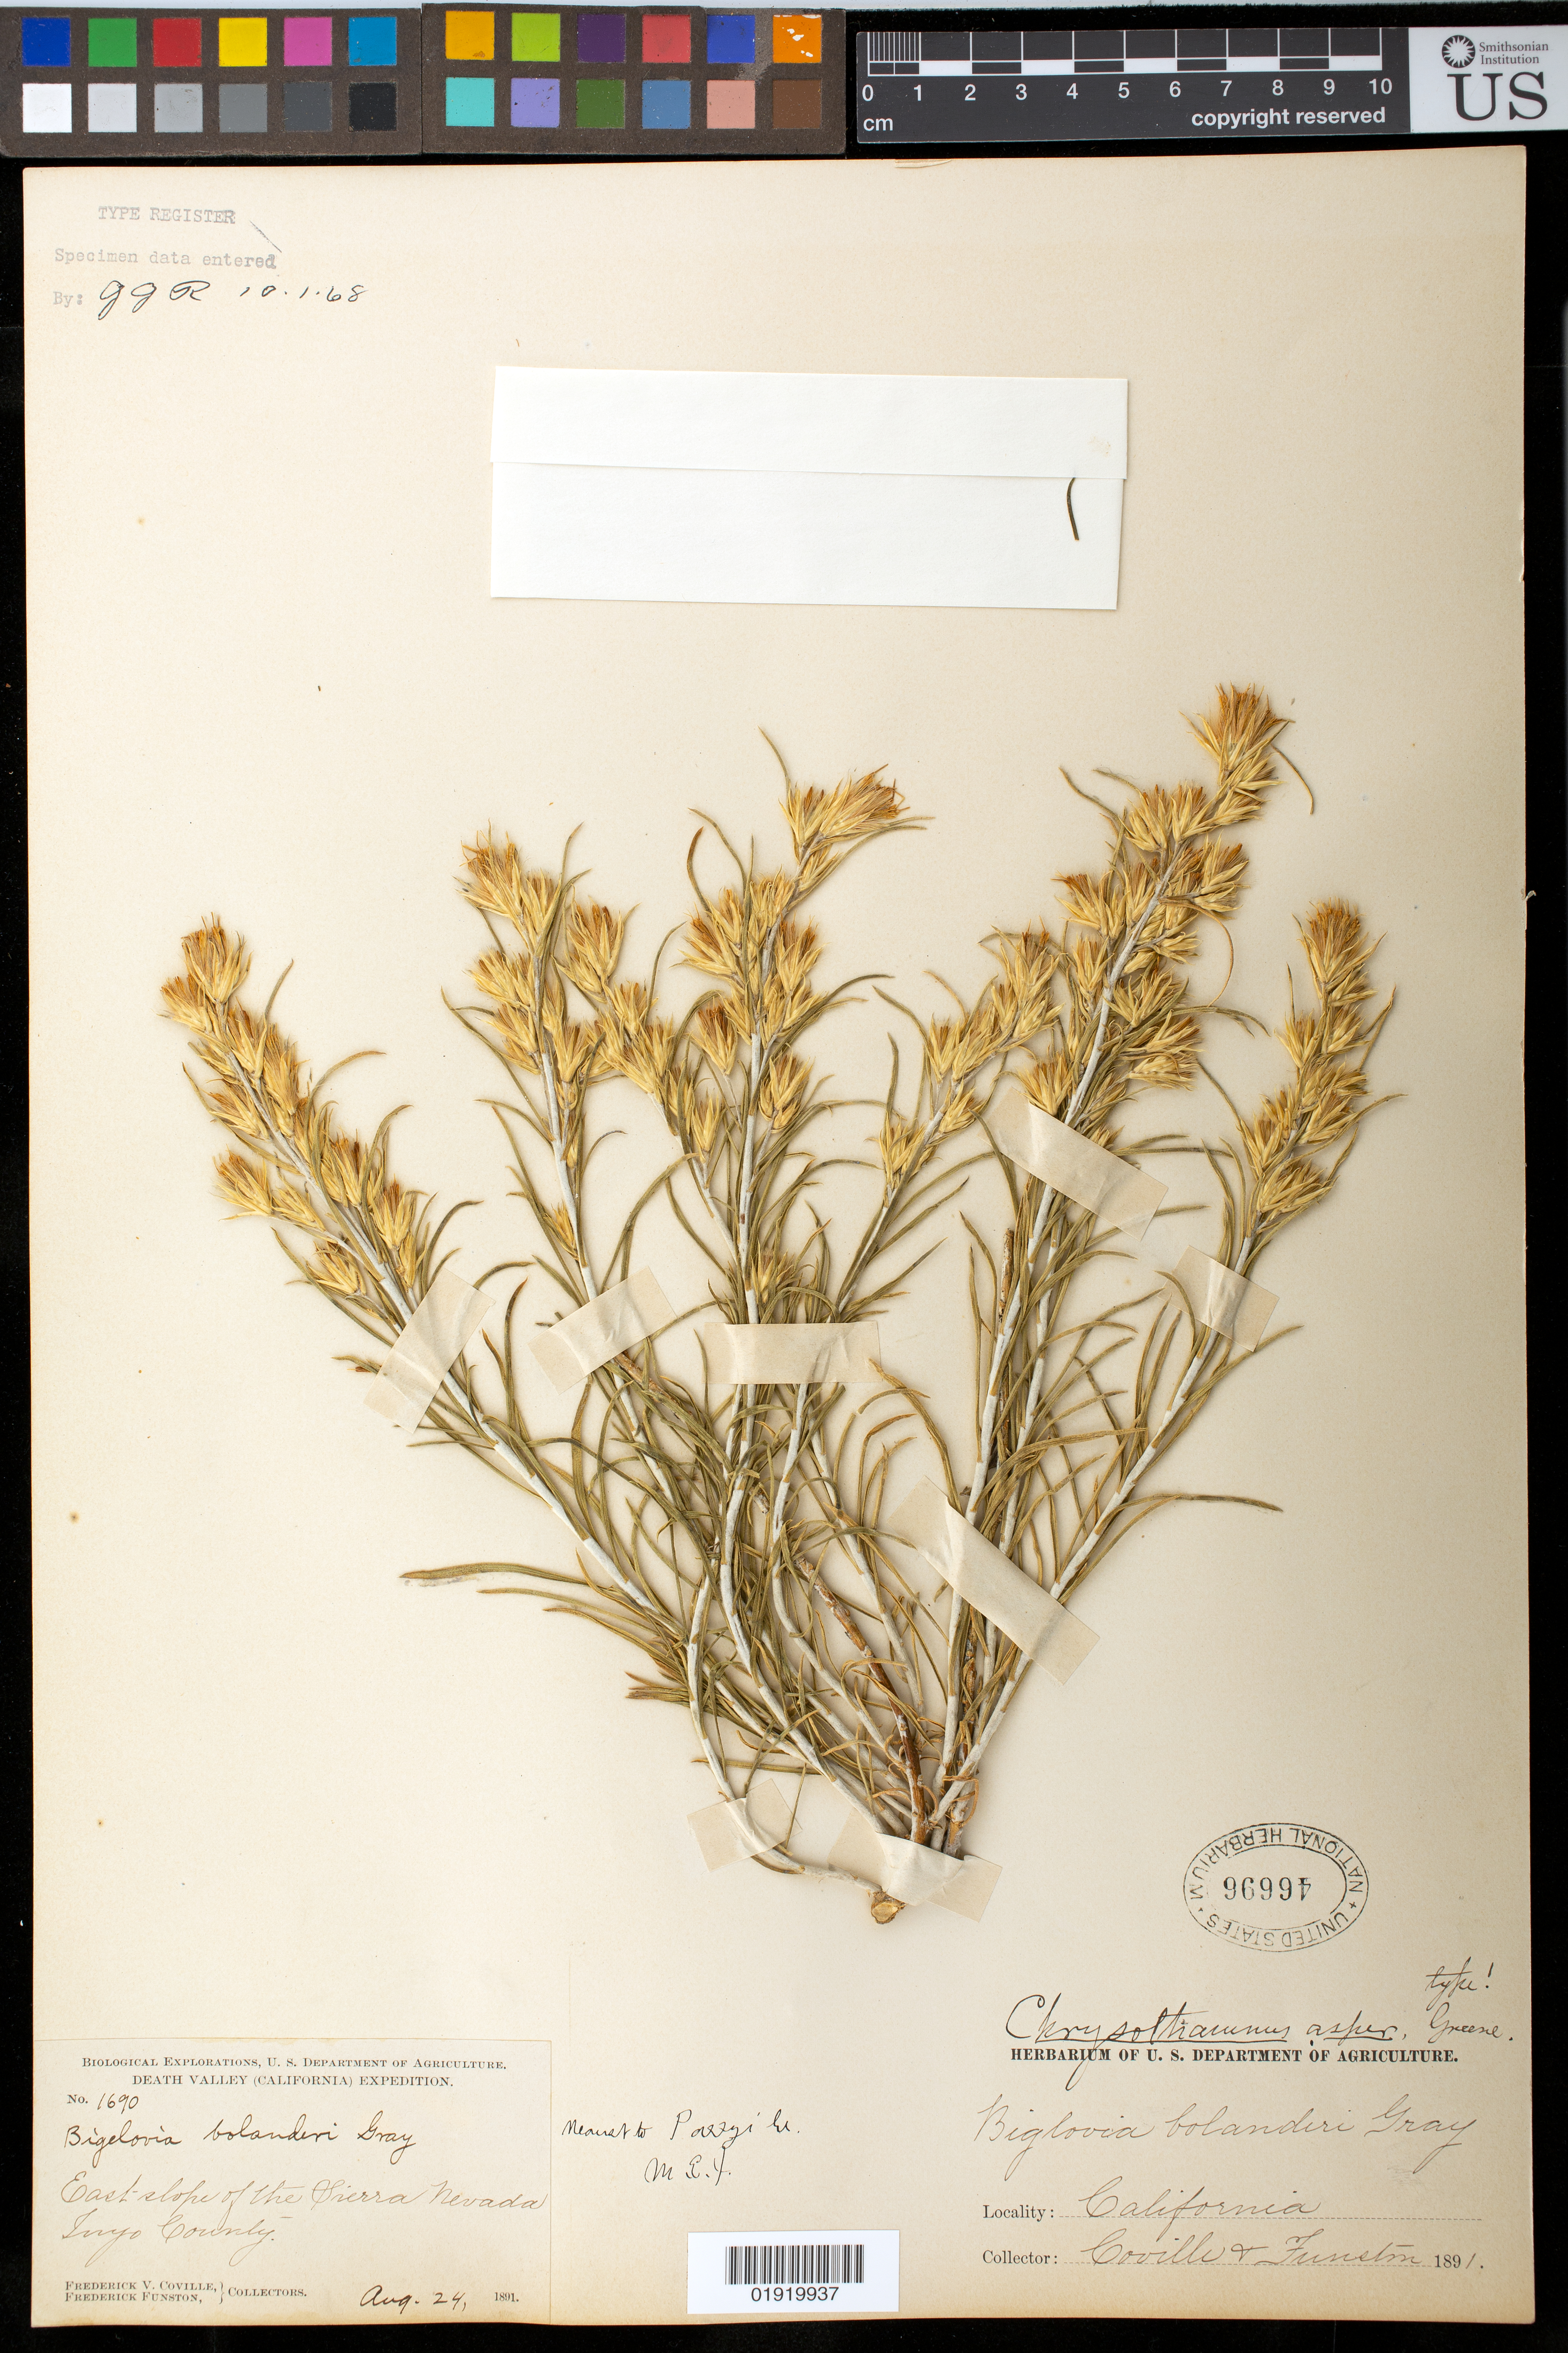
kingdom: Plantae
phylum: Tracheophyta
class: Magnoliopsida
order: Asterales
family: Asteraceae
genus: Chrysothamnus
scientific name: Chrysothamnus asper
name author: Greene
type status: Holotype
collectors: F. V. Coville & F. Funston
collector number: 1690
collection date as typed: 24 Aug 1891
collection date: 1891-08-24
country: United States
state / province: California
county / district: Inyo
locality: East slope of the Sierra Nevada, Inyo County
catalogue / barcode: US 46696